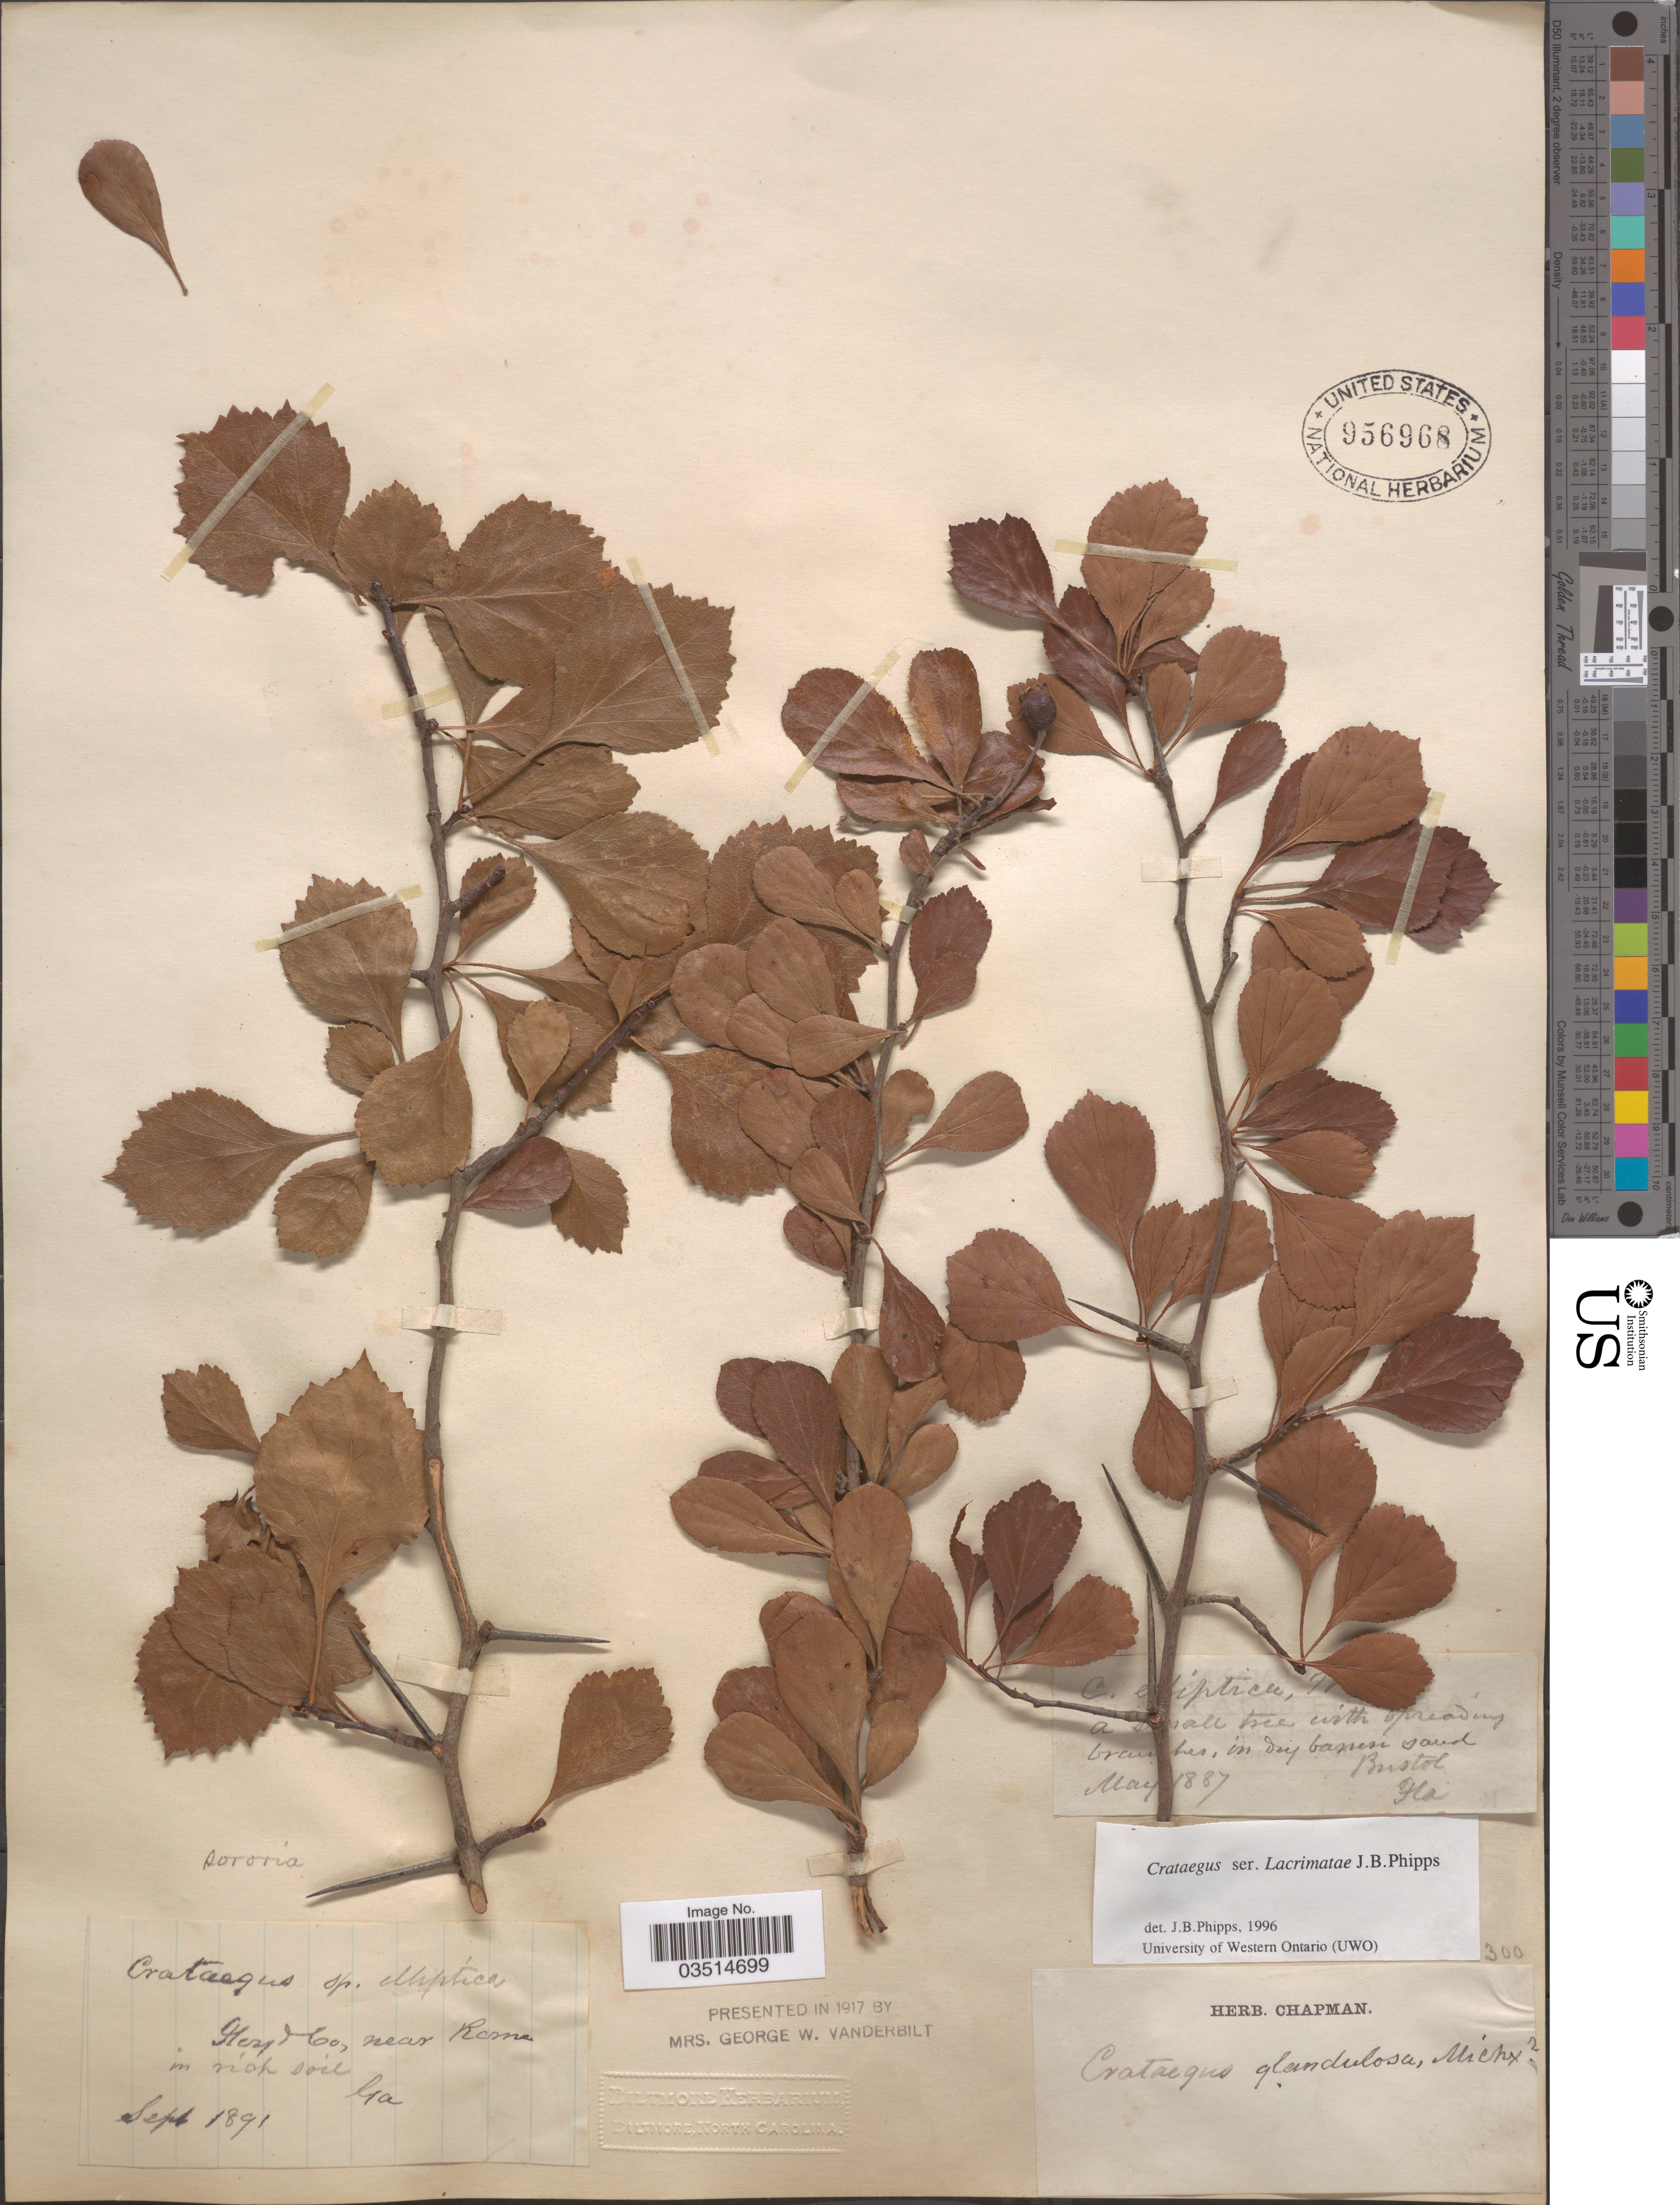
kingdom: Plantae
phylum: Tracheophyta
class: Magnoliopsida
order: Rosales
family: Rosaceae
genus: Crataegus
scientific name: Crataegus elliptica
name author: Elliott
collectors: ex herb. Chapman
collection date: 1891-09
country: United States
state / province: Georgia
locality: Floyd Co, near Rome.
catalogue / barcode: US 956968